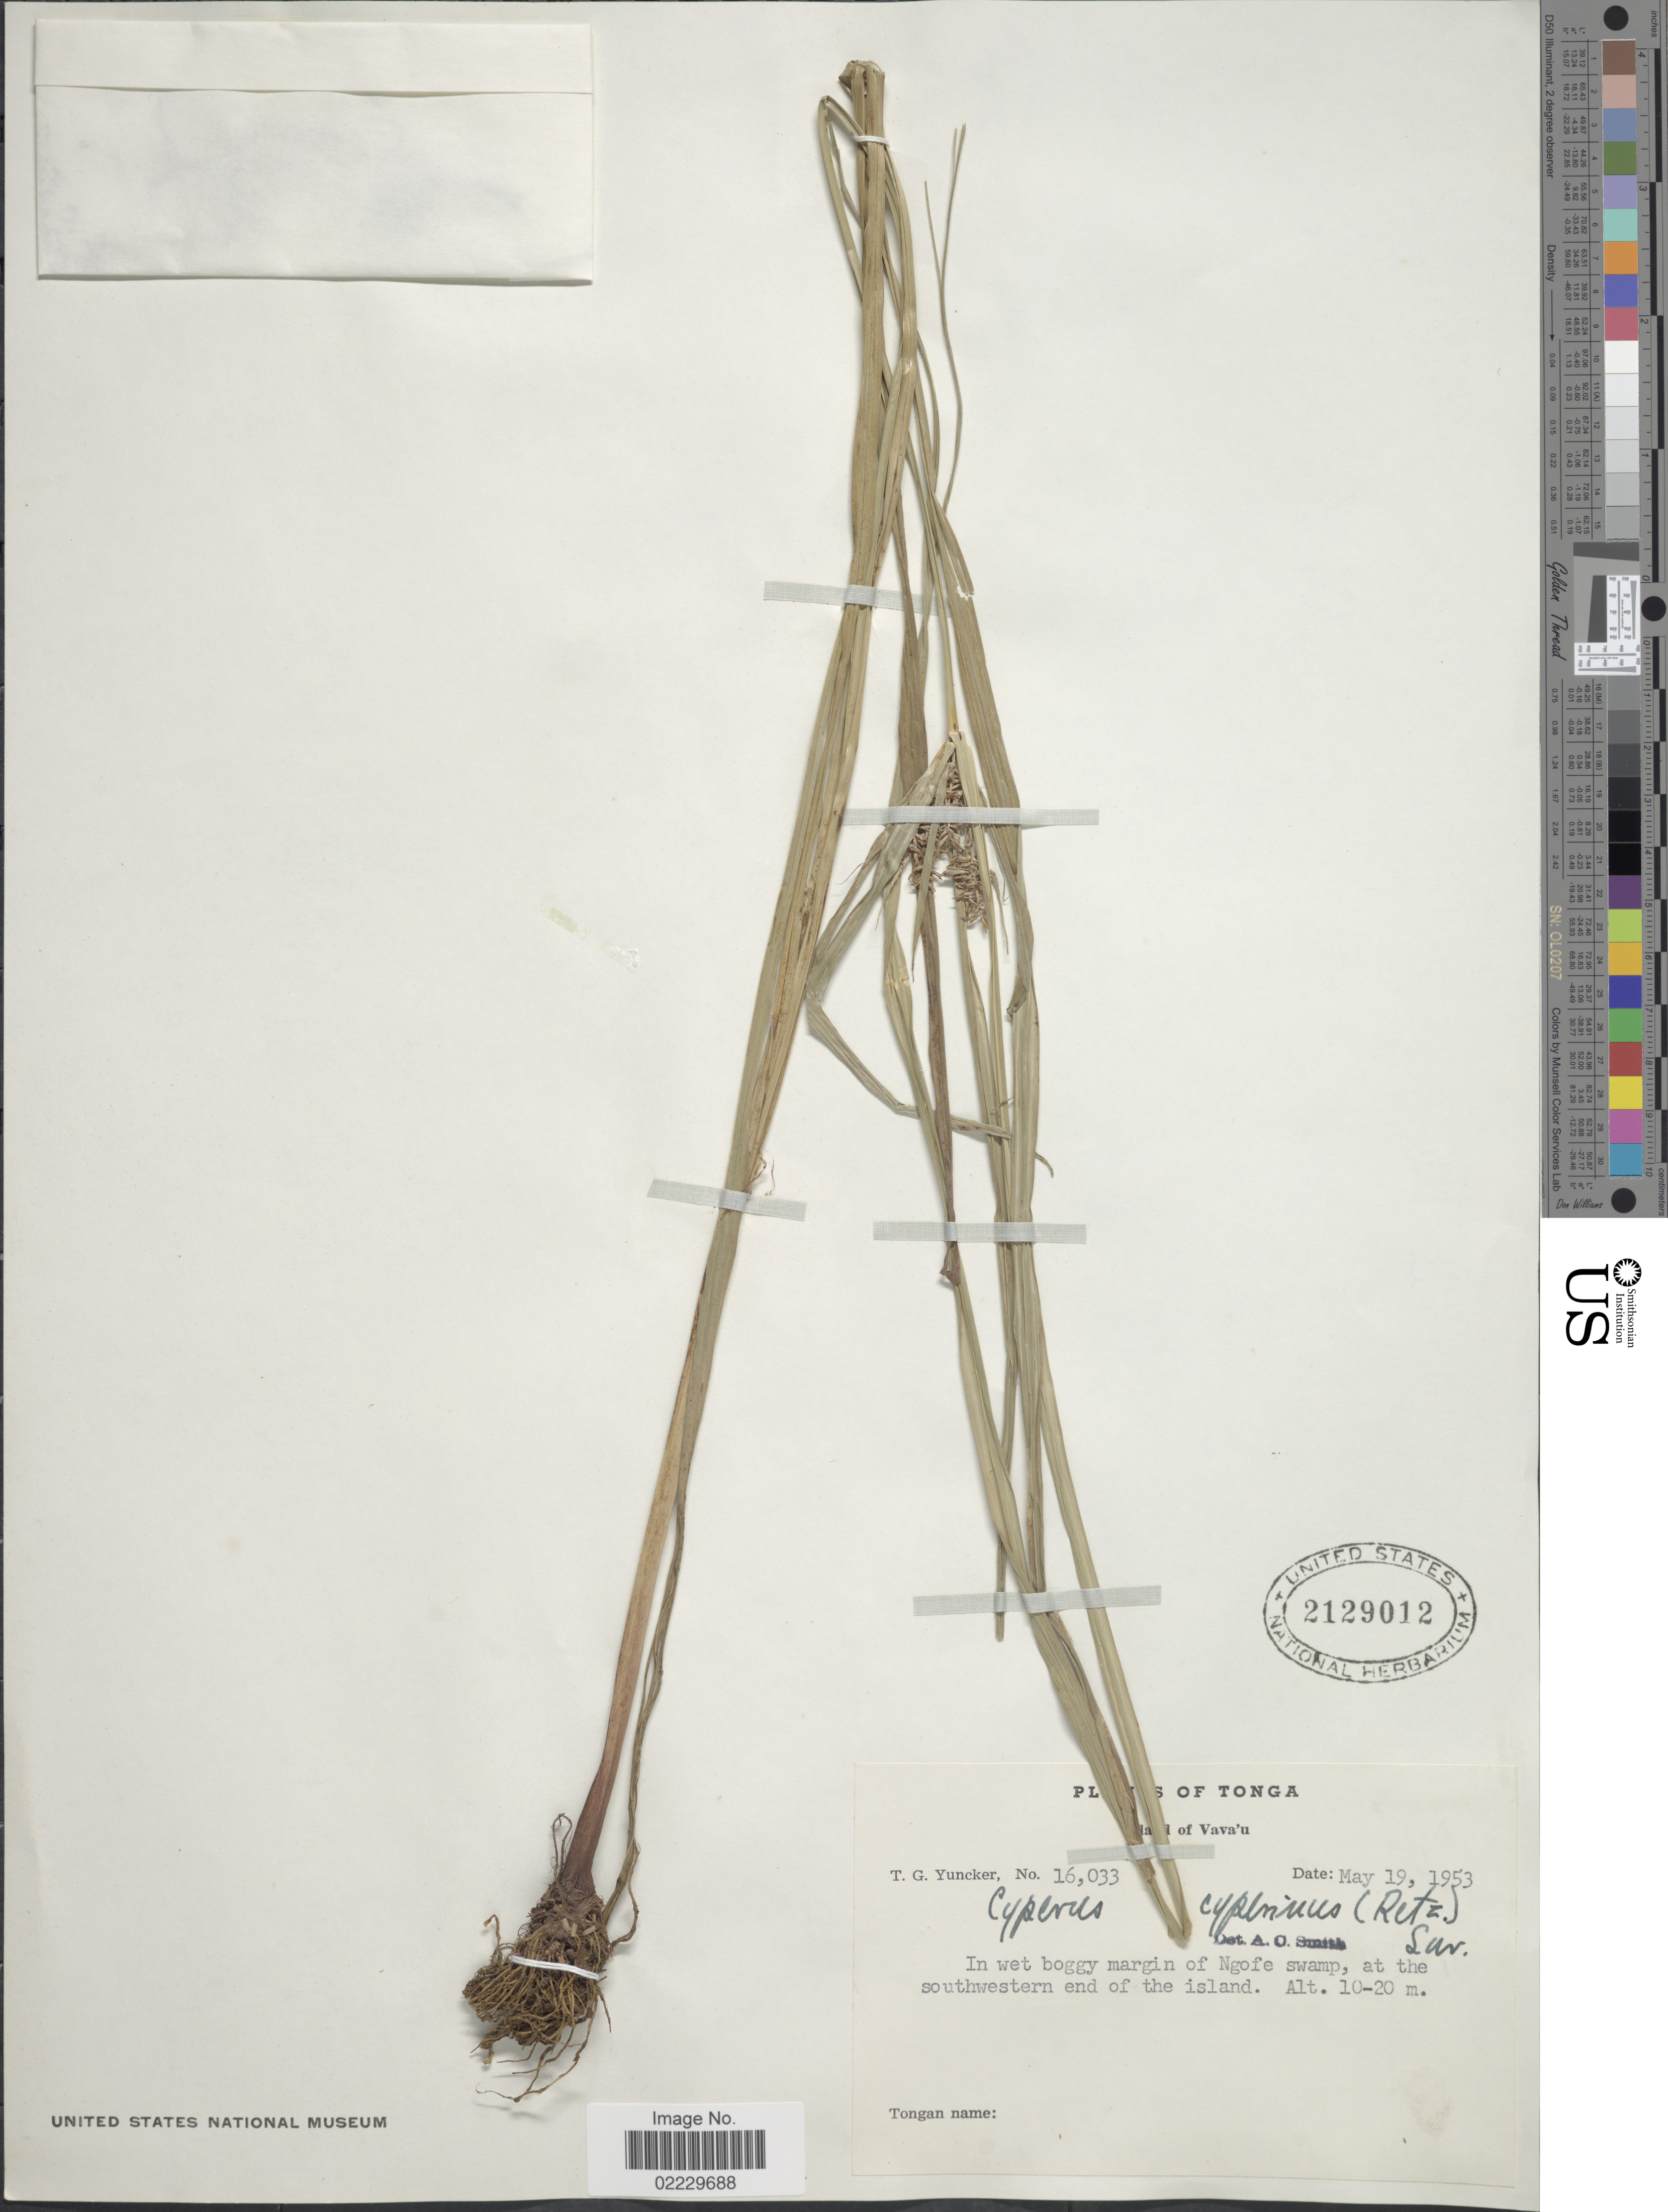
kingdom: Plantae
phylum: Tracheophyta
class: Liliopsida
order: Poales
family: Cyperaceae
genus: Cyperus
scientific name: Cyperus cyperinus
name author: (Retz.) Valck. Sur.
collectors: T. G. Yuncker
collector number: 16033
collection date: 1953-05-19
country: Tonga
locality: Island of Vava'u, In wet boggy margin of Ngofe swamp, at the southwestern end of the island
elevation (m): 10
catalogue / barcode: US 2129012